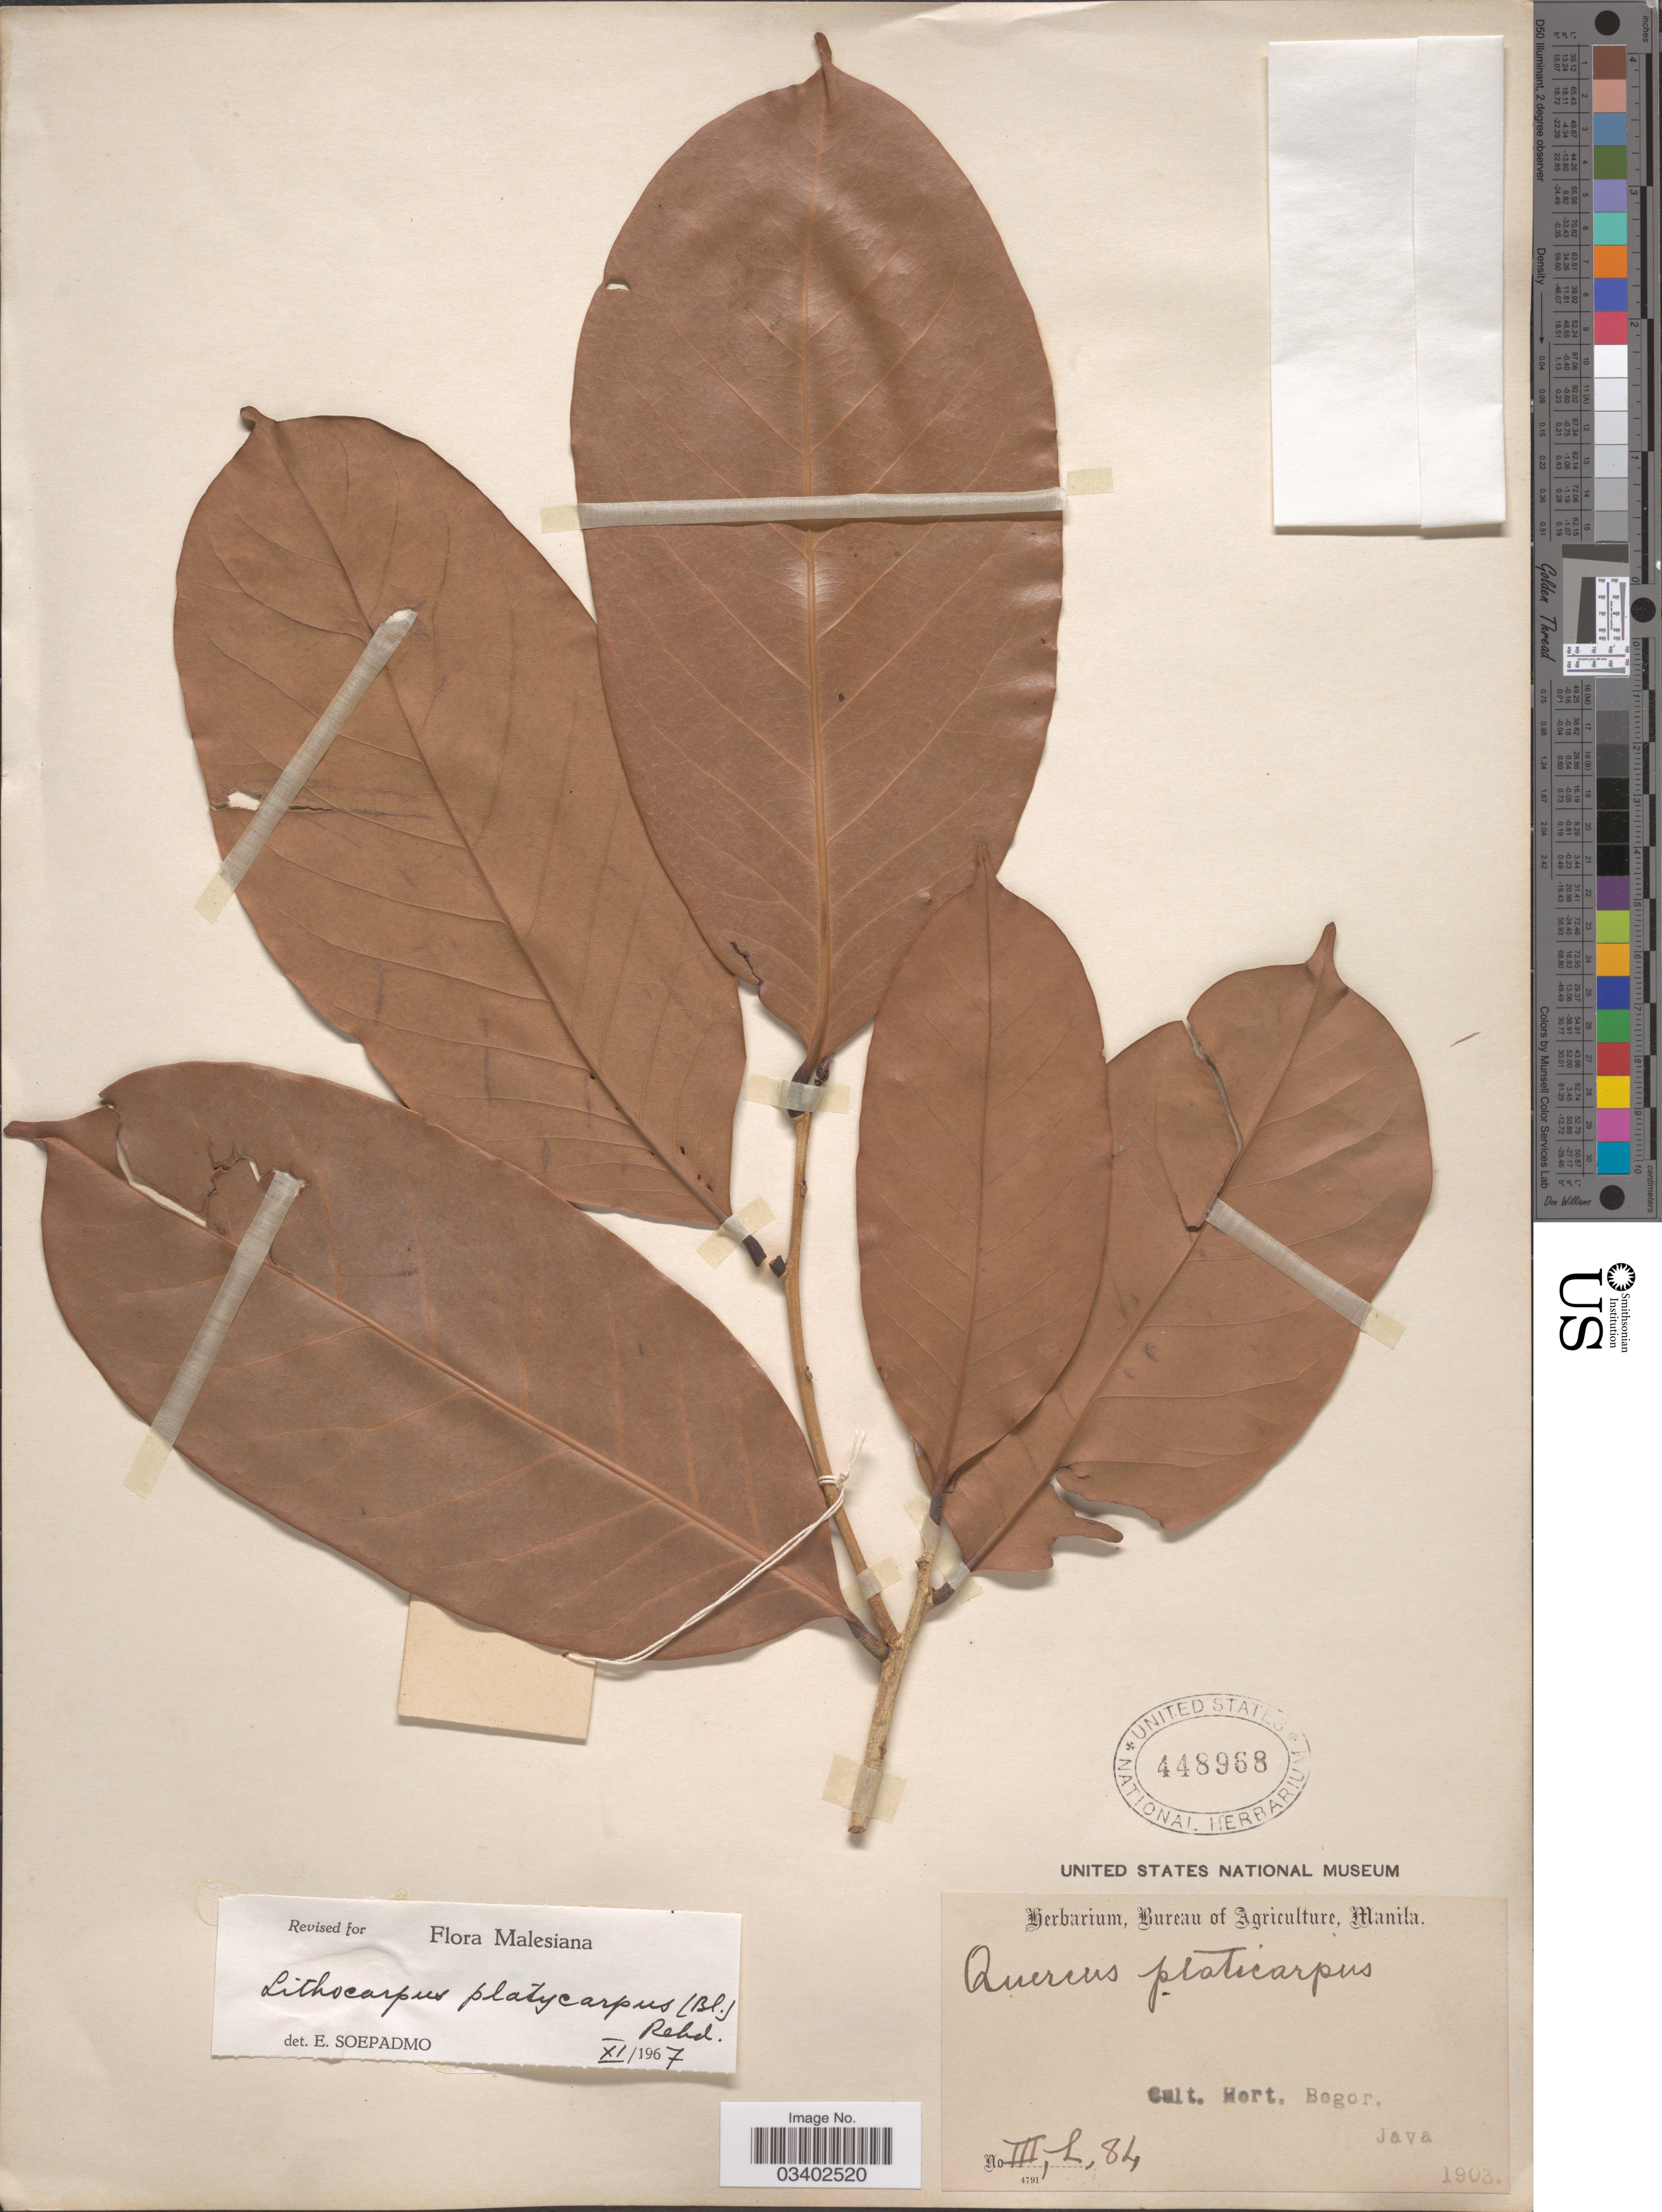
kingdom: Plantae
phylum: Tracheophyta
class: Magnoliopsida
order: Fagales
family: Fagaceae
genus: Lithocarpus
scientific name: Lithocarpus platycarpus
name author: (Blume) Rehder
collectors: Ex herb. Bureau of Agriculture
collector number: III,L,84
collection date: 1903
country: Indonesia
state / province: Java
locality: Hort. Bogor.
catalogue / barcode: US 448968